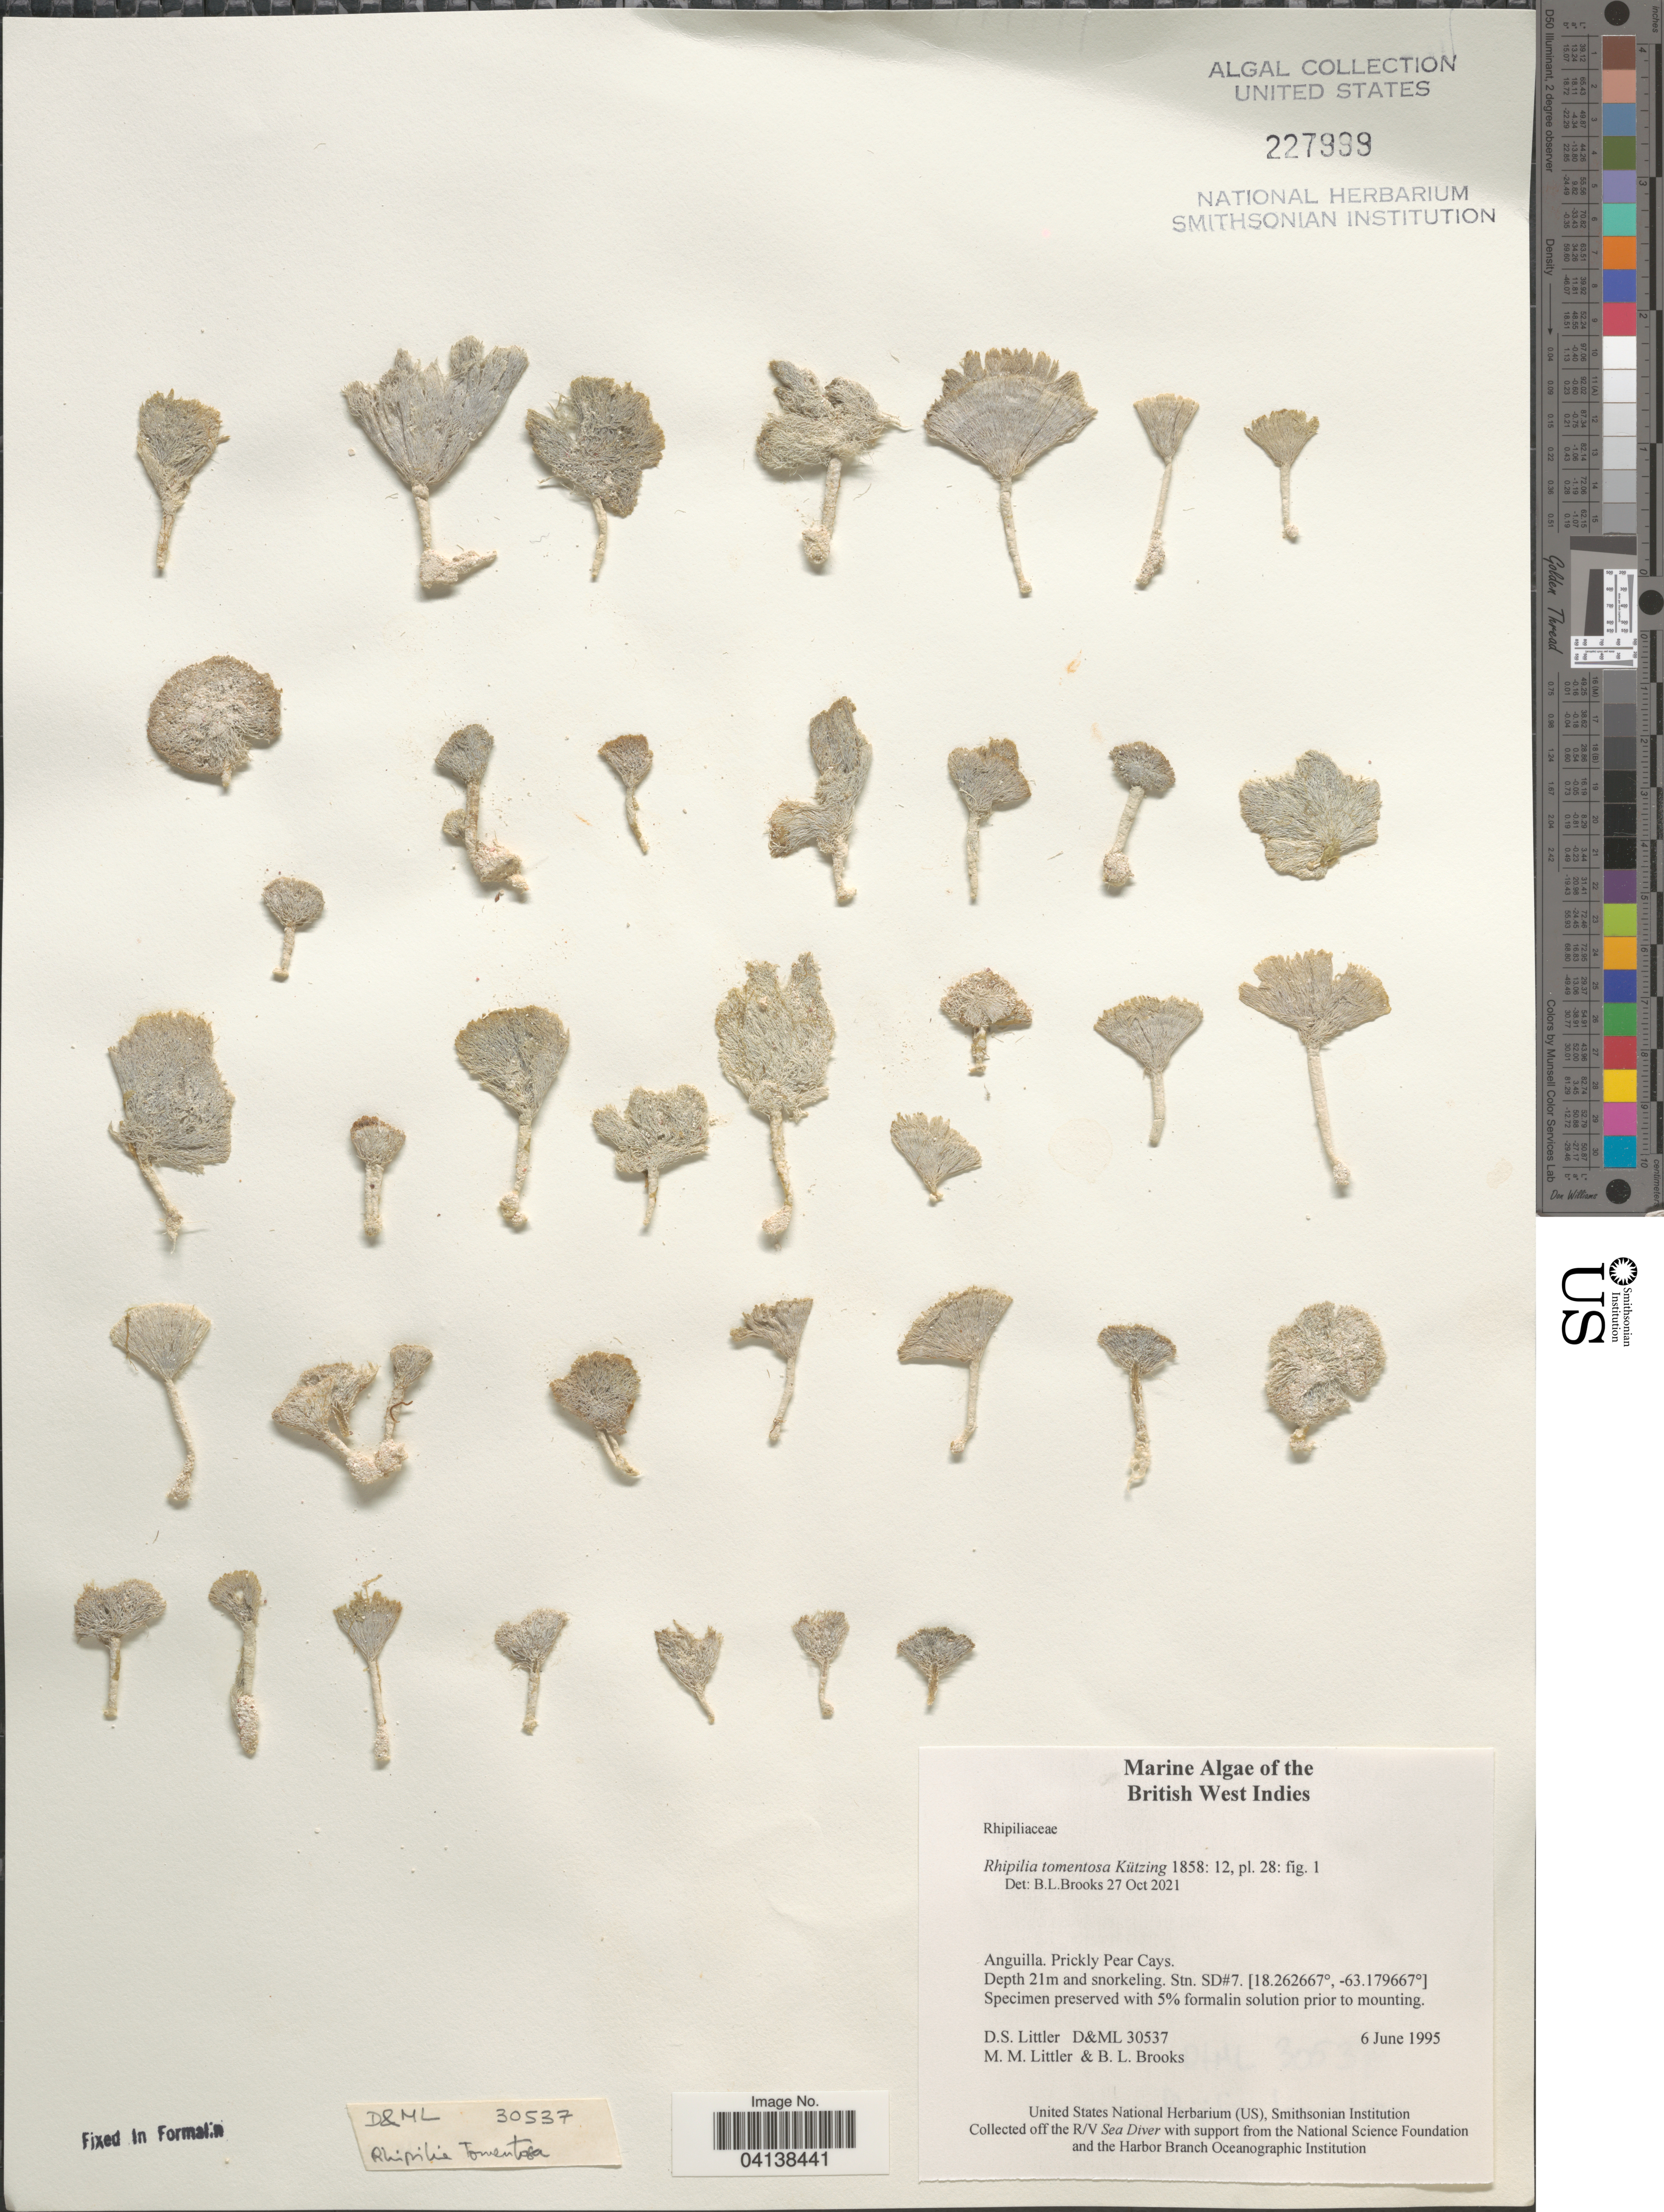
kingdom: Plantae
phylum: Chlorophyta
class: Ulvophyceae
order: Bryopsidales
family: Rhipiliaceae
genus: Rhipilia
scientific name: Rhipilia tomentosa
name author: Kütz.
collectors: D. S. Littler & B. Brooks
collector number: D&ML 30537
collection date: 1995-06-06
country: Anguilla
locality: British West Indies. Prickly Pear Cays. Stn. SD#7.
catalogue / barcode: US 227999